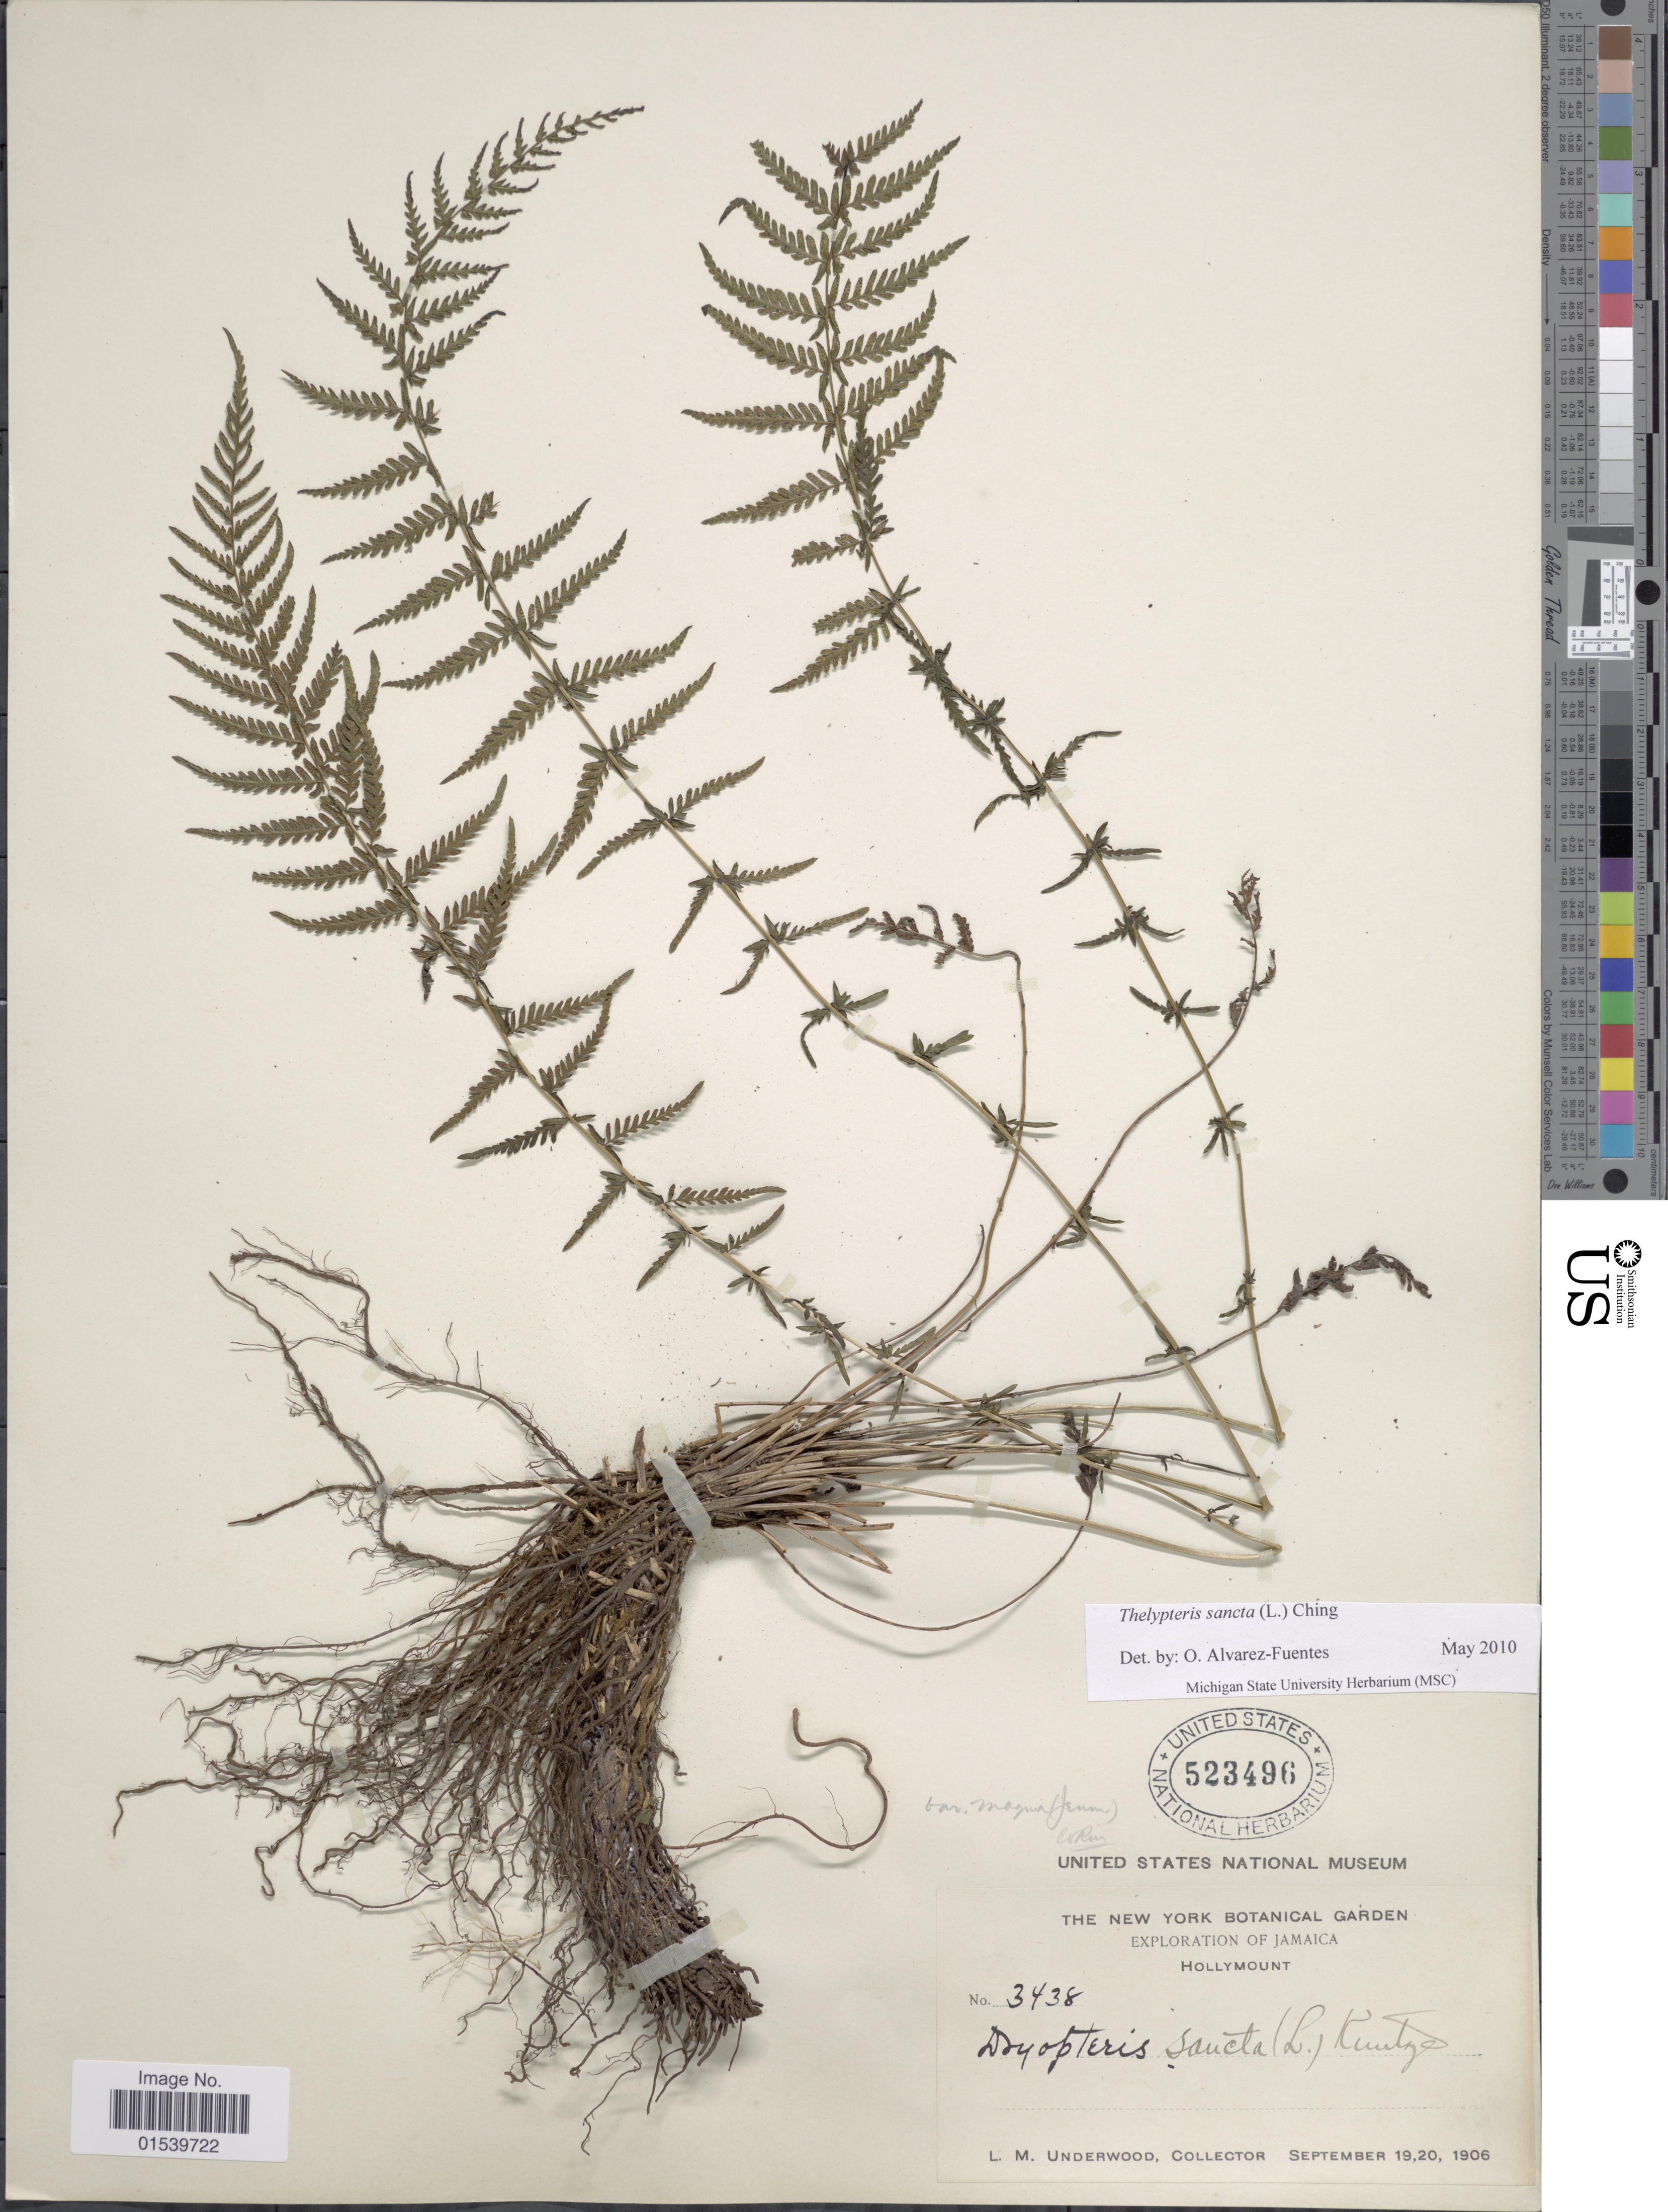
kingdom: Plantae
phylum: Tracheophyta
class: Polypodiopsida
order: Polypodiales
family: Thelypteridaceae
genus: Amauropelta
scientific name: Amauropelta sancta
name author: (L.) Pic. Serm.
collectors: L. M. Underwood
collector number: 3438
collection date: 1906-09-19/1906-09-20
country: Jamaica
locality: Hollymount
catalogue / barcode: US 523496